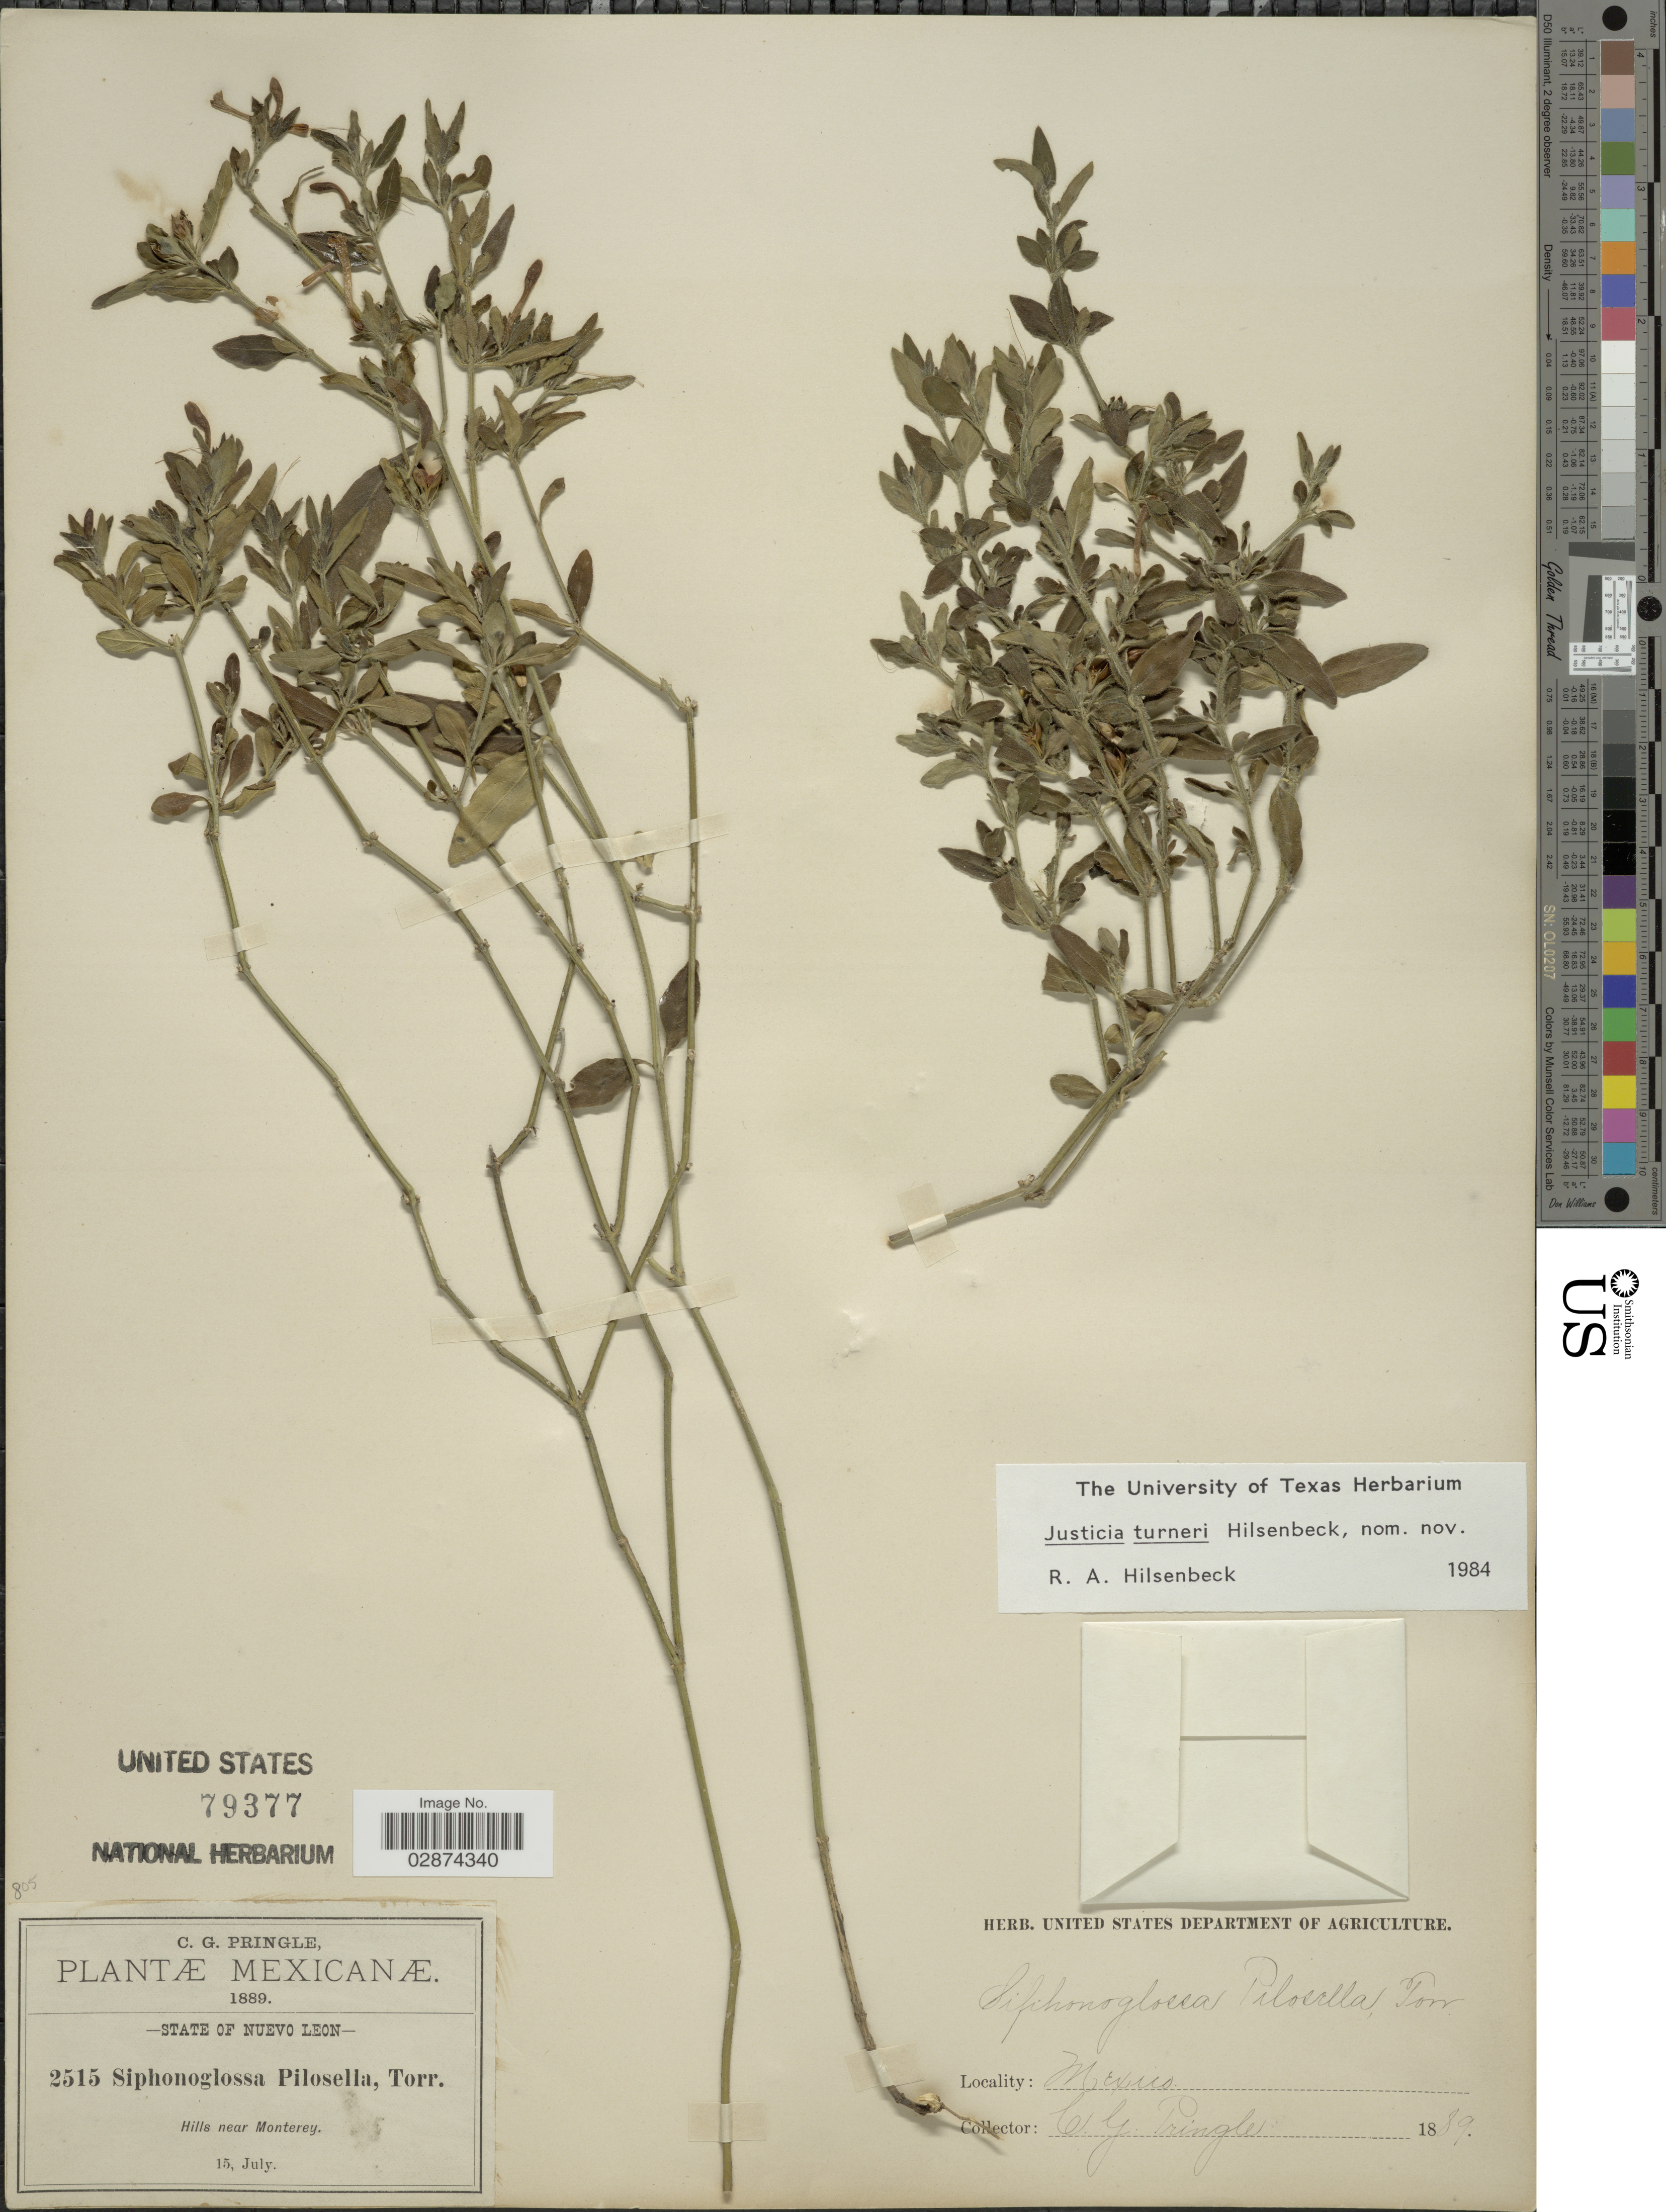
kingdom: Plantae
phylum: Tracheophyta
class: Magnoliopsida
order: Lamiales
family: Acanthaceae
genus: Justicia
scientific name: Justicia pilosella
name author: (Nees) Hilsenb.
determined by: Fisher, Amanda, (LOB), California State University, Long Beach (UNITED STATES)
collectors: C. G. Pringle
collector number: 2515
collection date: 1889-07-15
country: Mexico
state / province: Nuevo León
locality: Hills near Monterey.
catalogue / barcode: US 79377